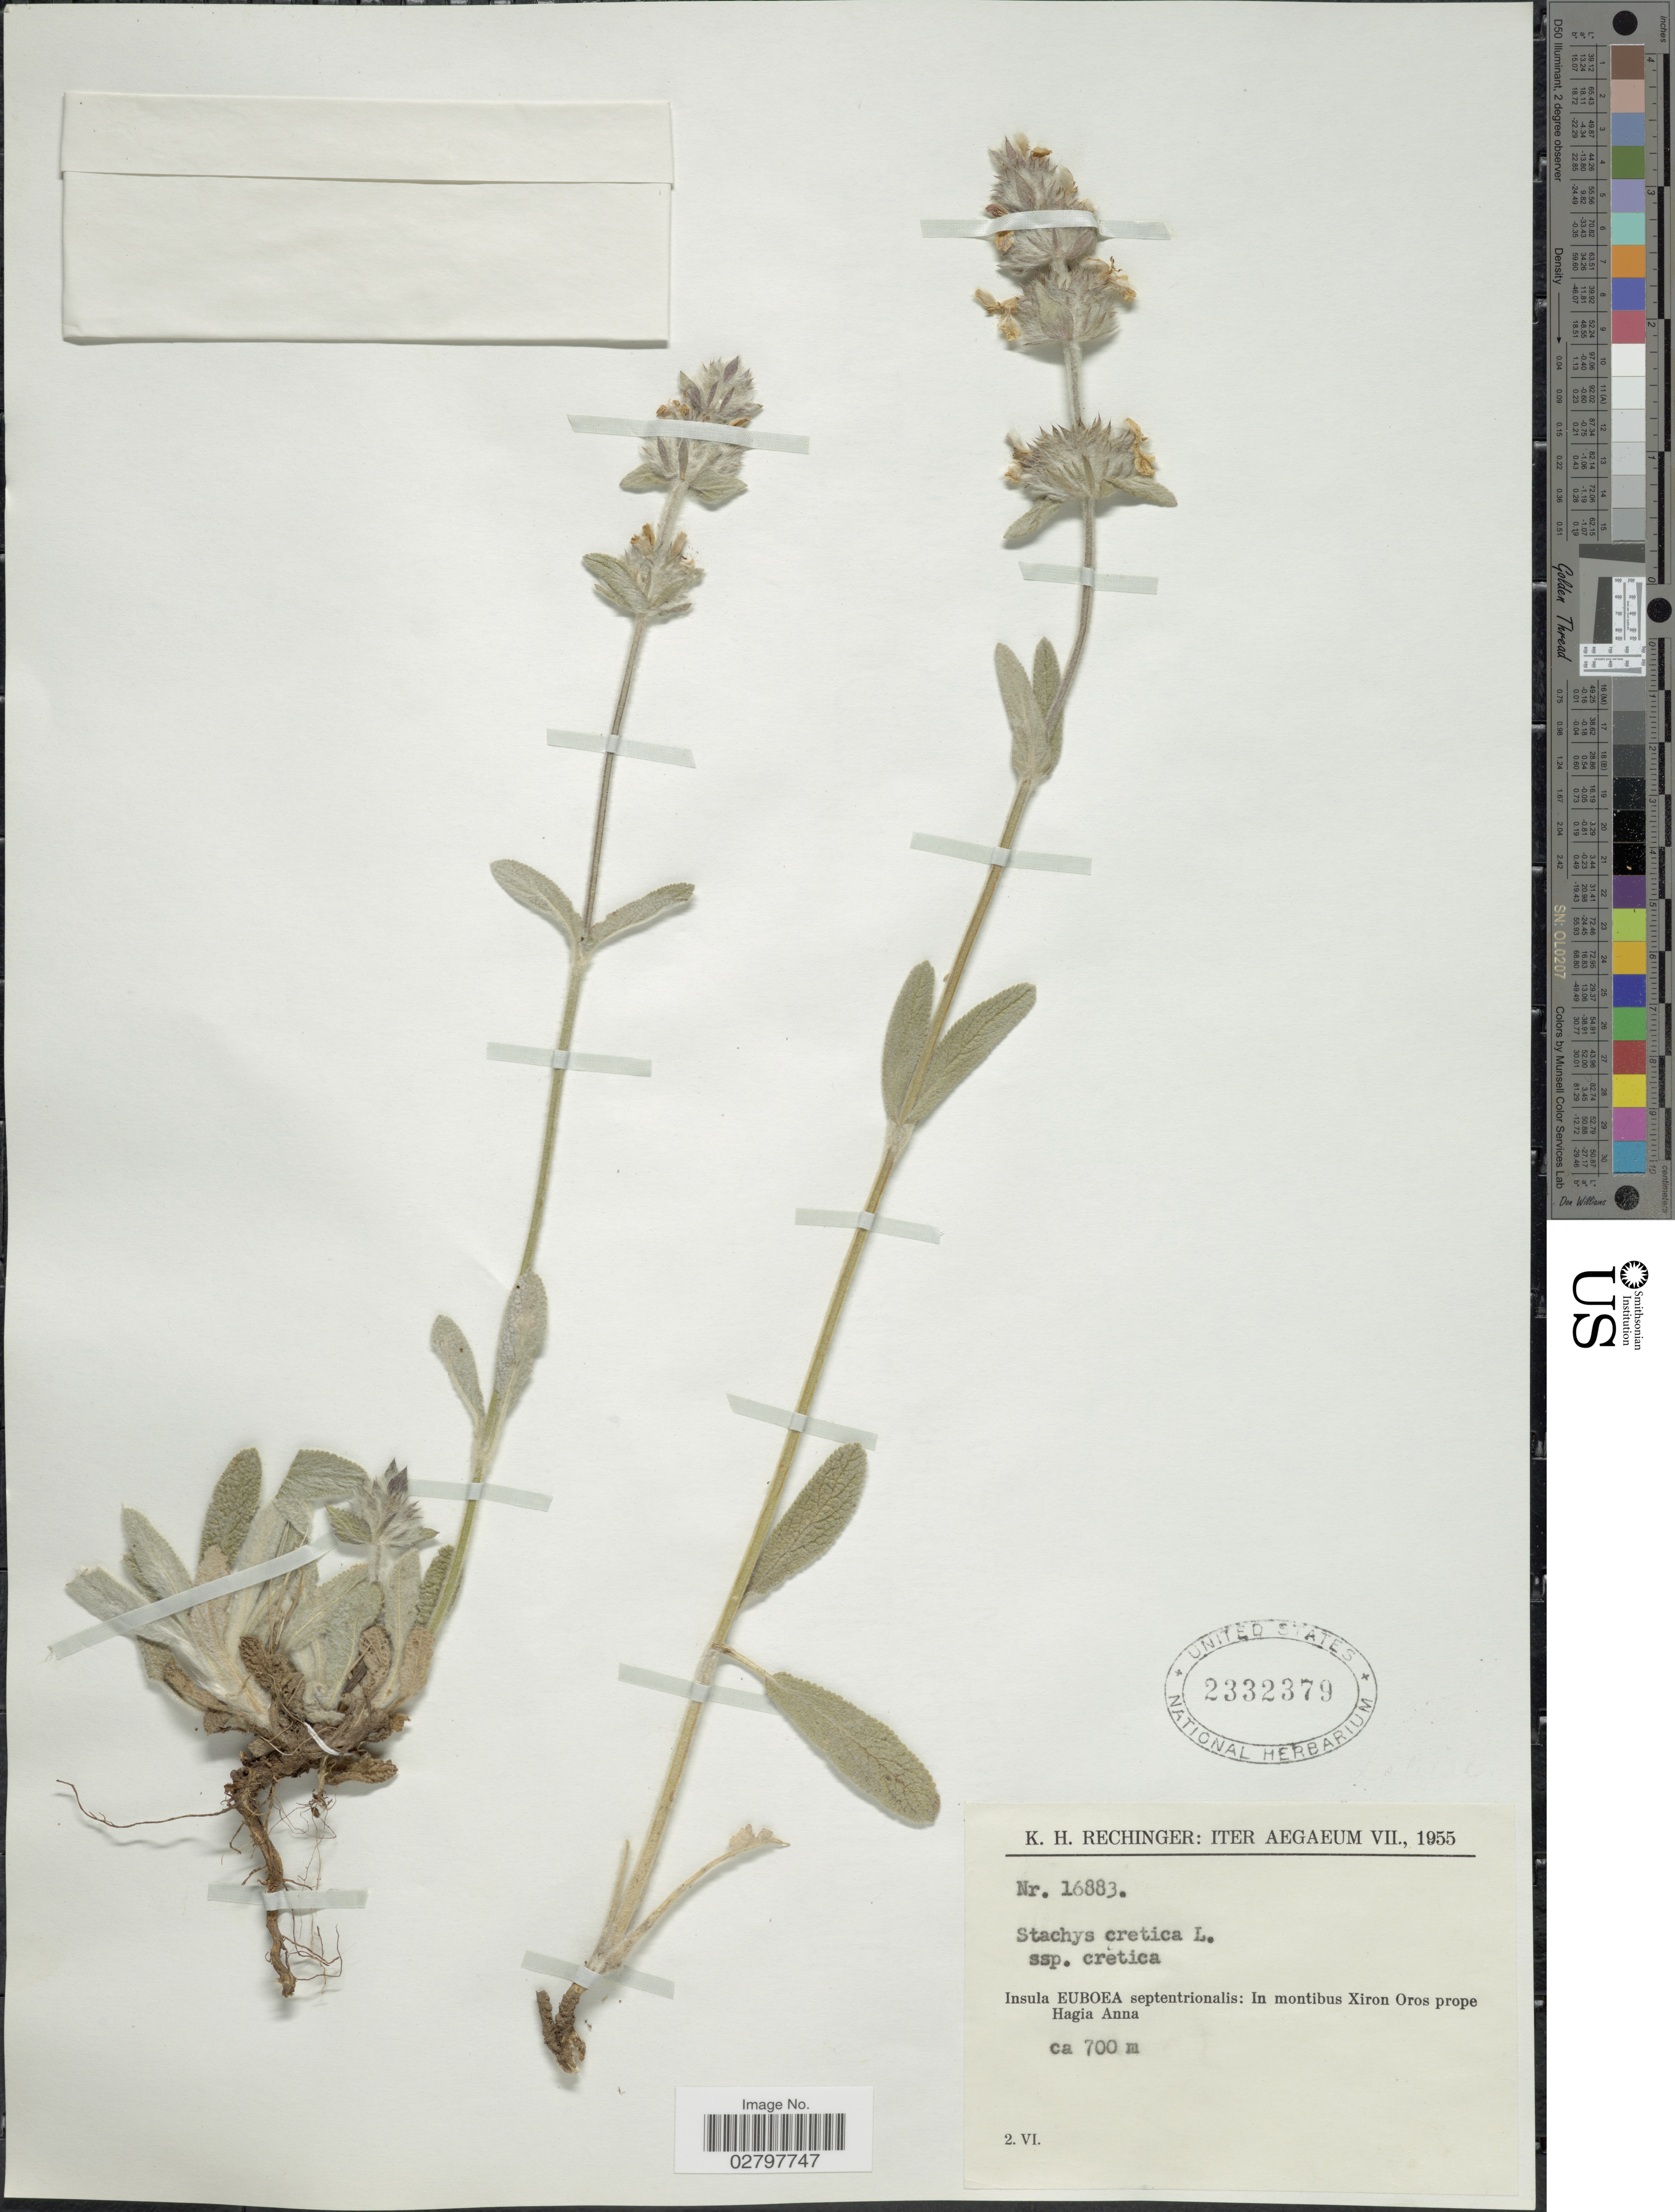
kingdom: Plantae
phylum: Tracheophyta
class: Magnoliopsida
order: Lamiales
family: Lamiaceae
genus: Stachys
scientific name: Stachys cretica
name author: L.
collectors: K. H. Rechinger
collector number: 16883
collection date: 1955-06-02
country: Greece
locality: Aegaeum. Insula Euboea septentrionalis: In montibus Xiron Oros prope Hagia Anna.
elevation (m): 700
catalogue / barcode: US 2332379